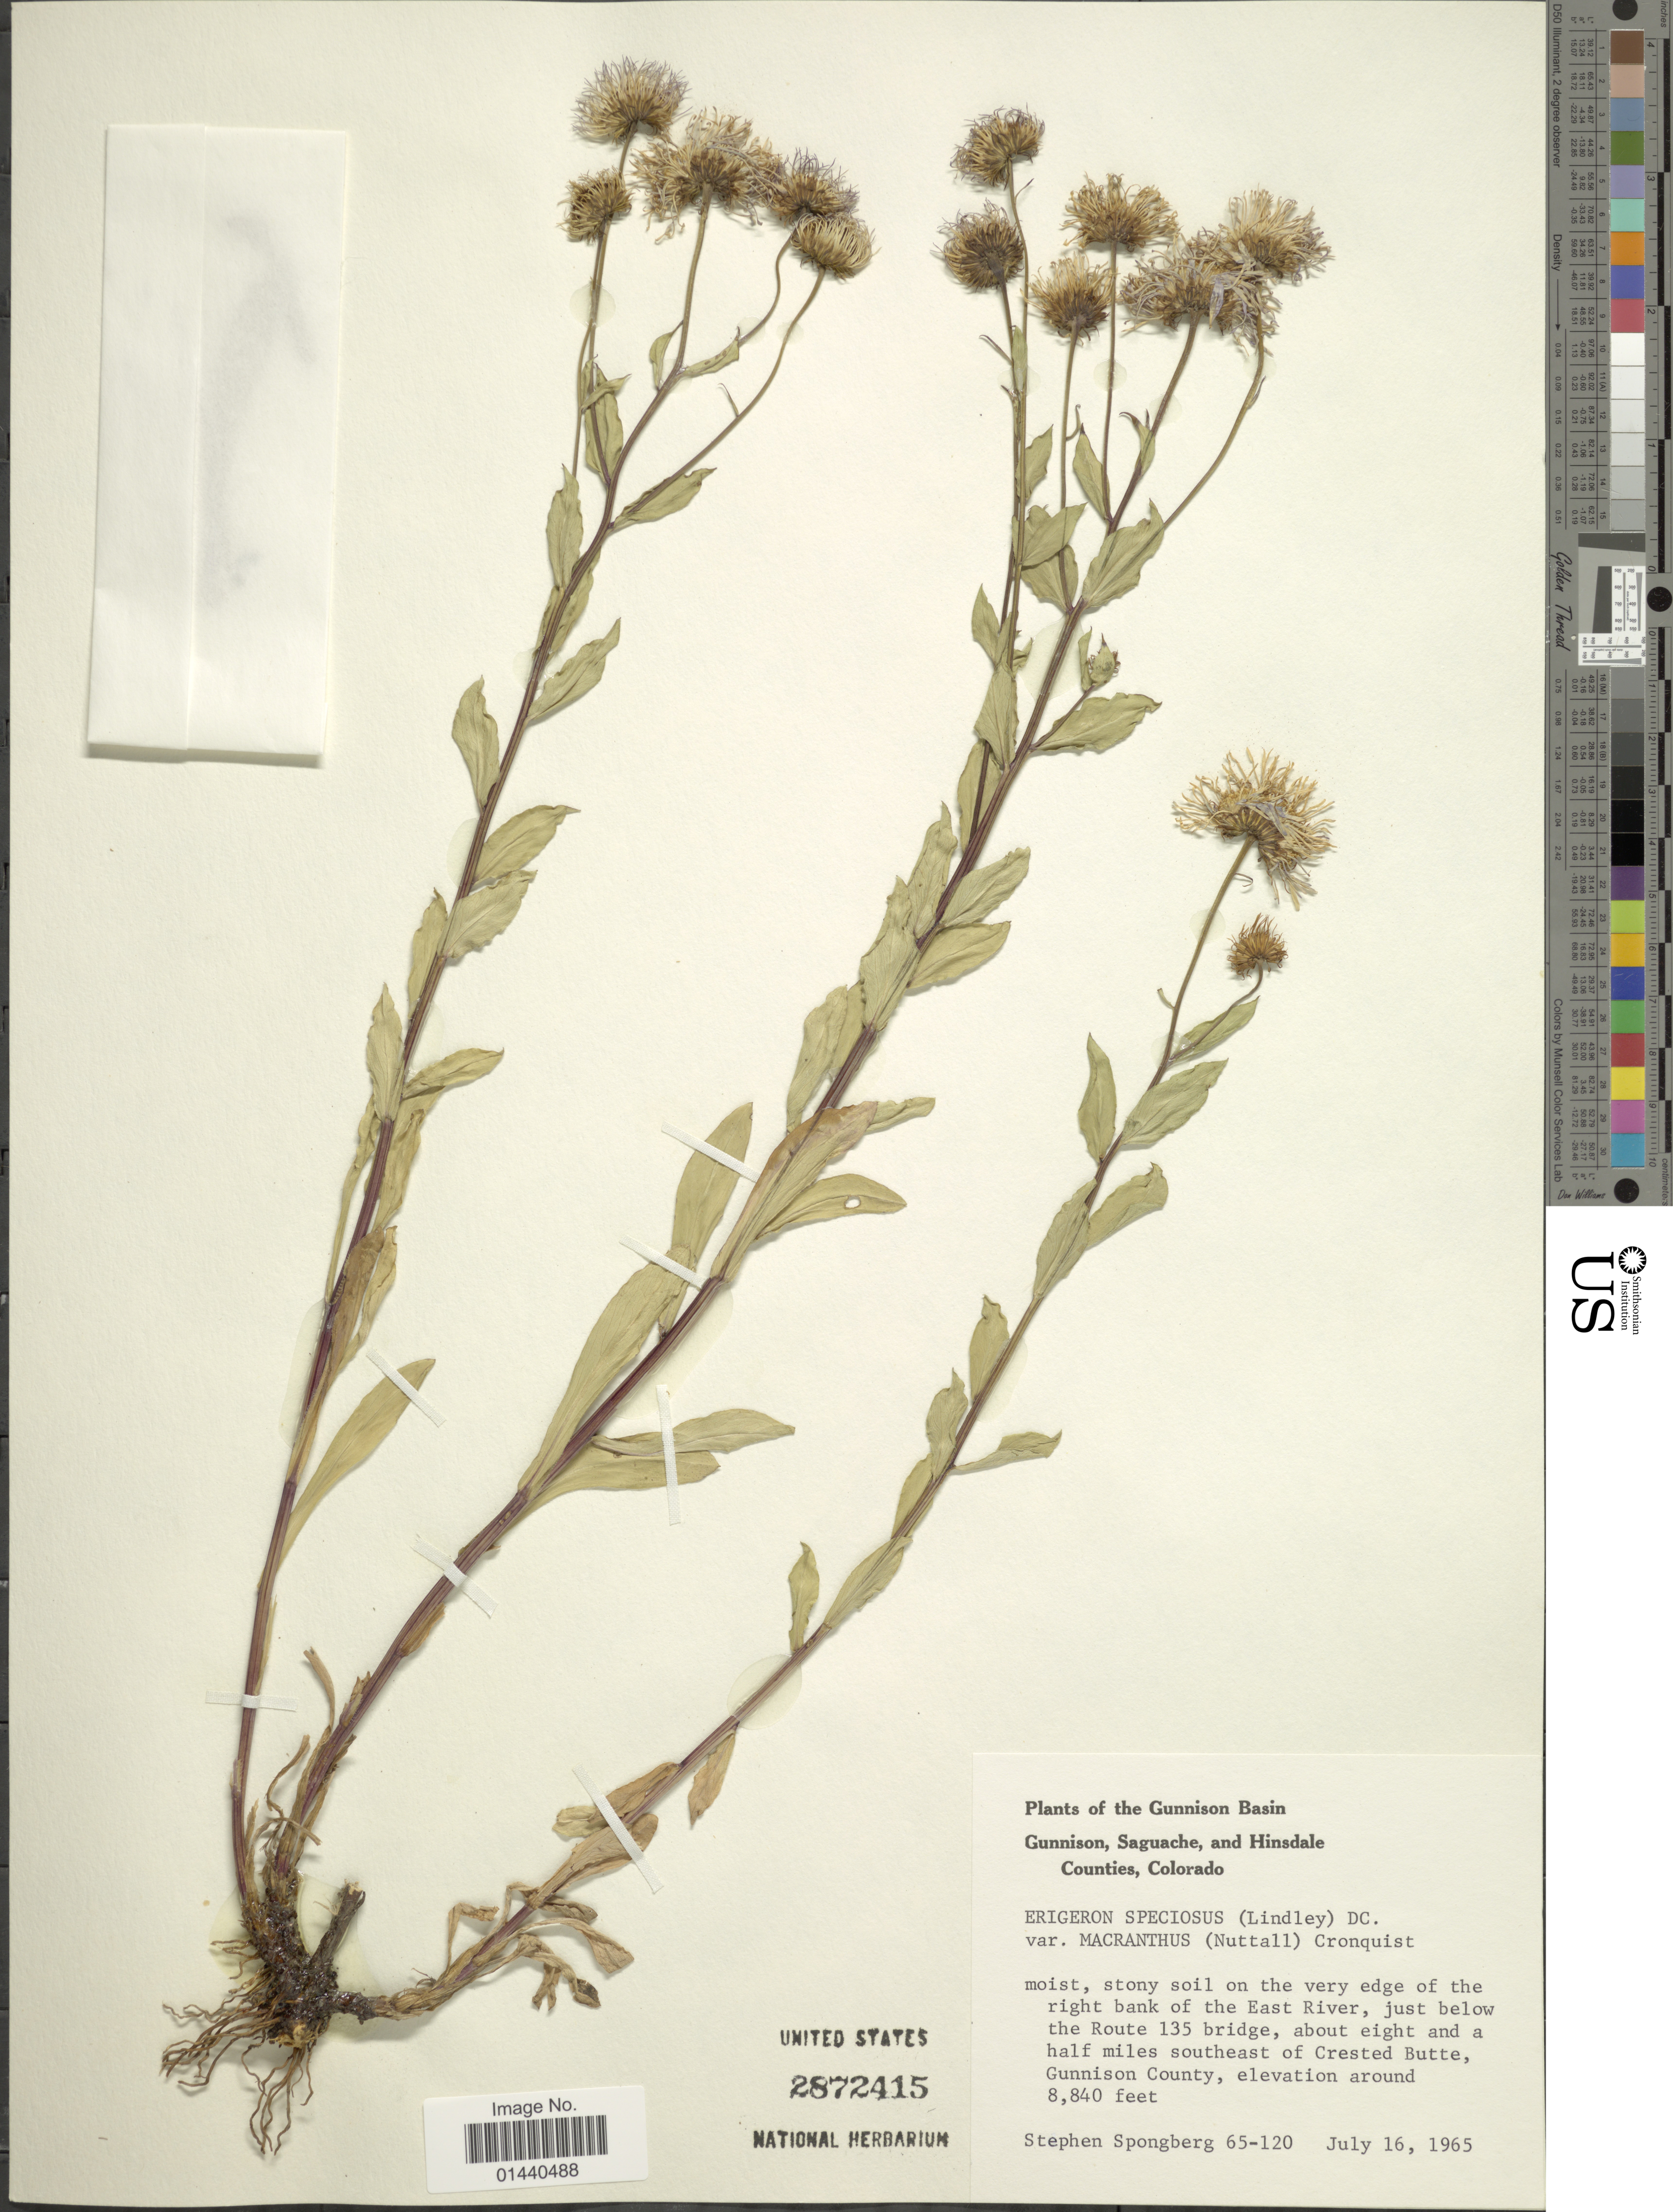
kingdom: Plantae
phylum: Tracheophyta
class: Magnoliopsida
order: Asterales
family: Asteraceae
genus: Erigeron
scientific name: Erigeron speciosus var. macranthus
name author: (Nutt.) Cronq.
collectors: S. A.Spongberg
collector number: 65-120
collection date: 1965-07-16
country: United States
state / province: Colorado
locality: The Gunnison Basin, Gunnison, Saguache, and Hinsdale Counties. On the very edge of the right bank of the East River, just below the Route 135 bridge, about eight and a half miles souteast of Crested Butte, Gunnison County.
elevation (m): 2694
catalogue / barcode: US 2872415